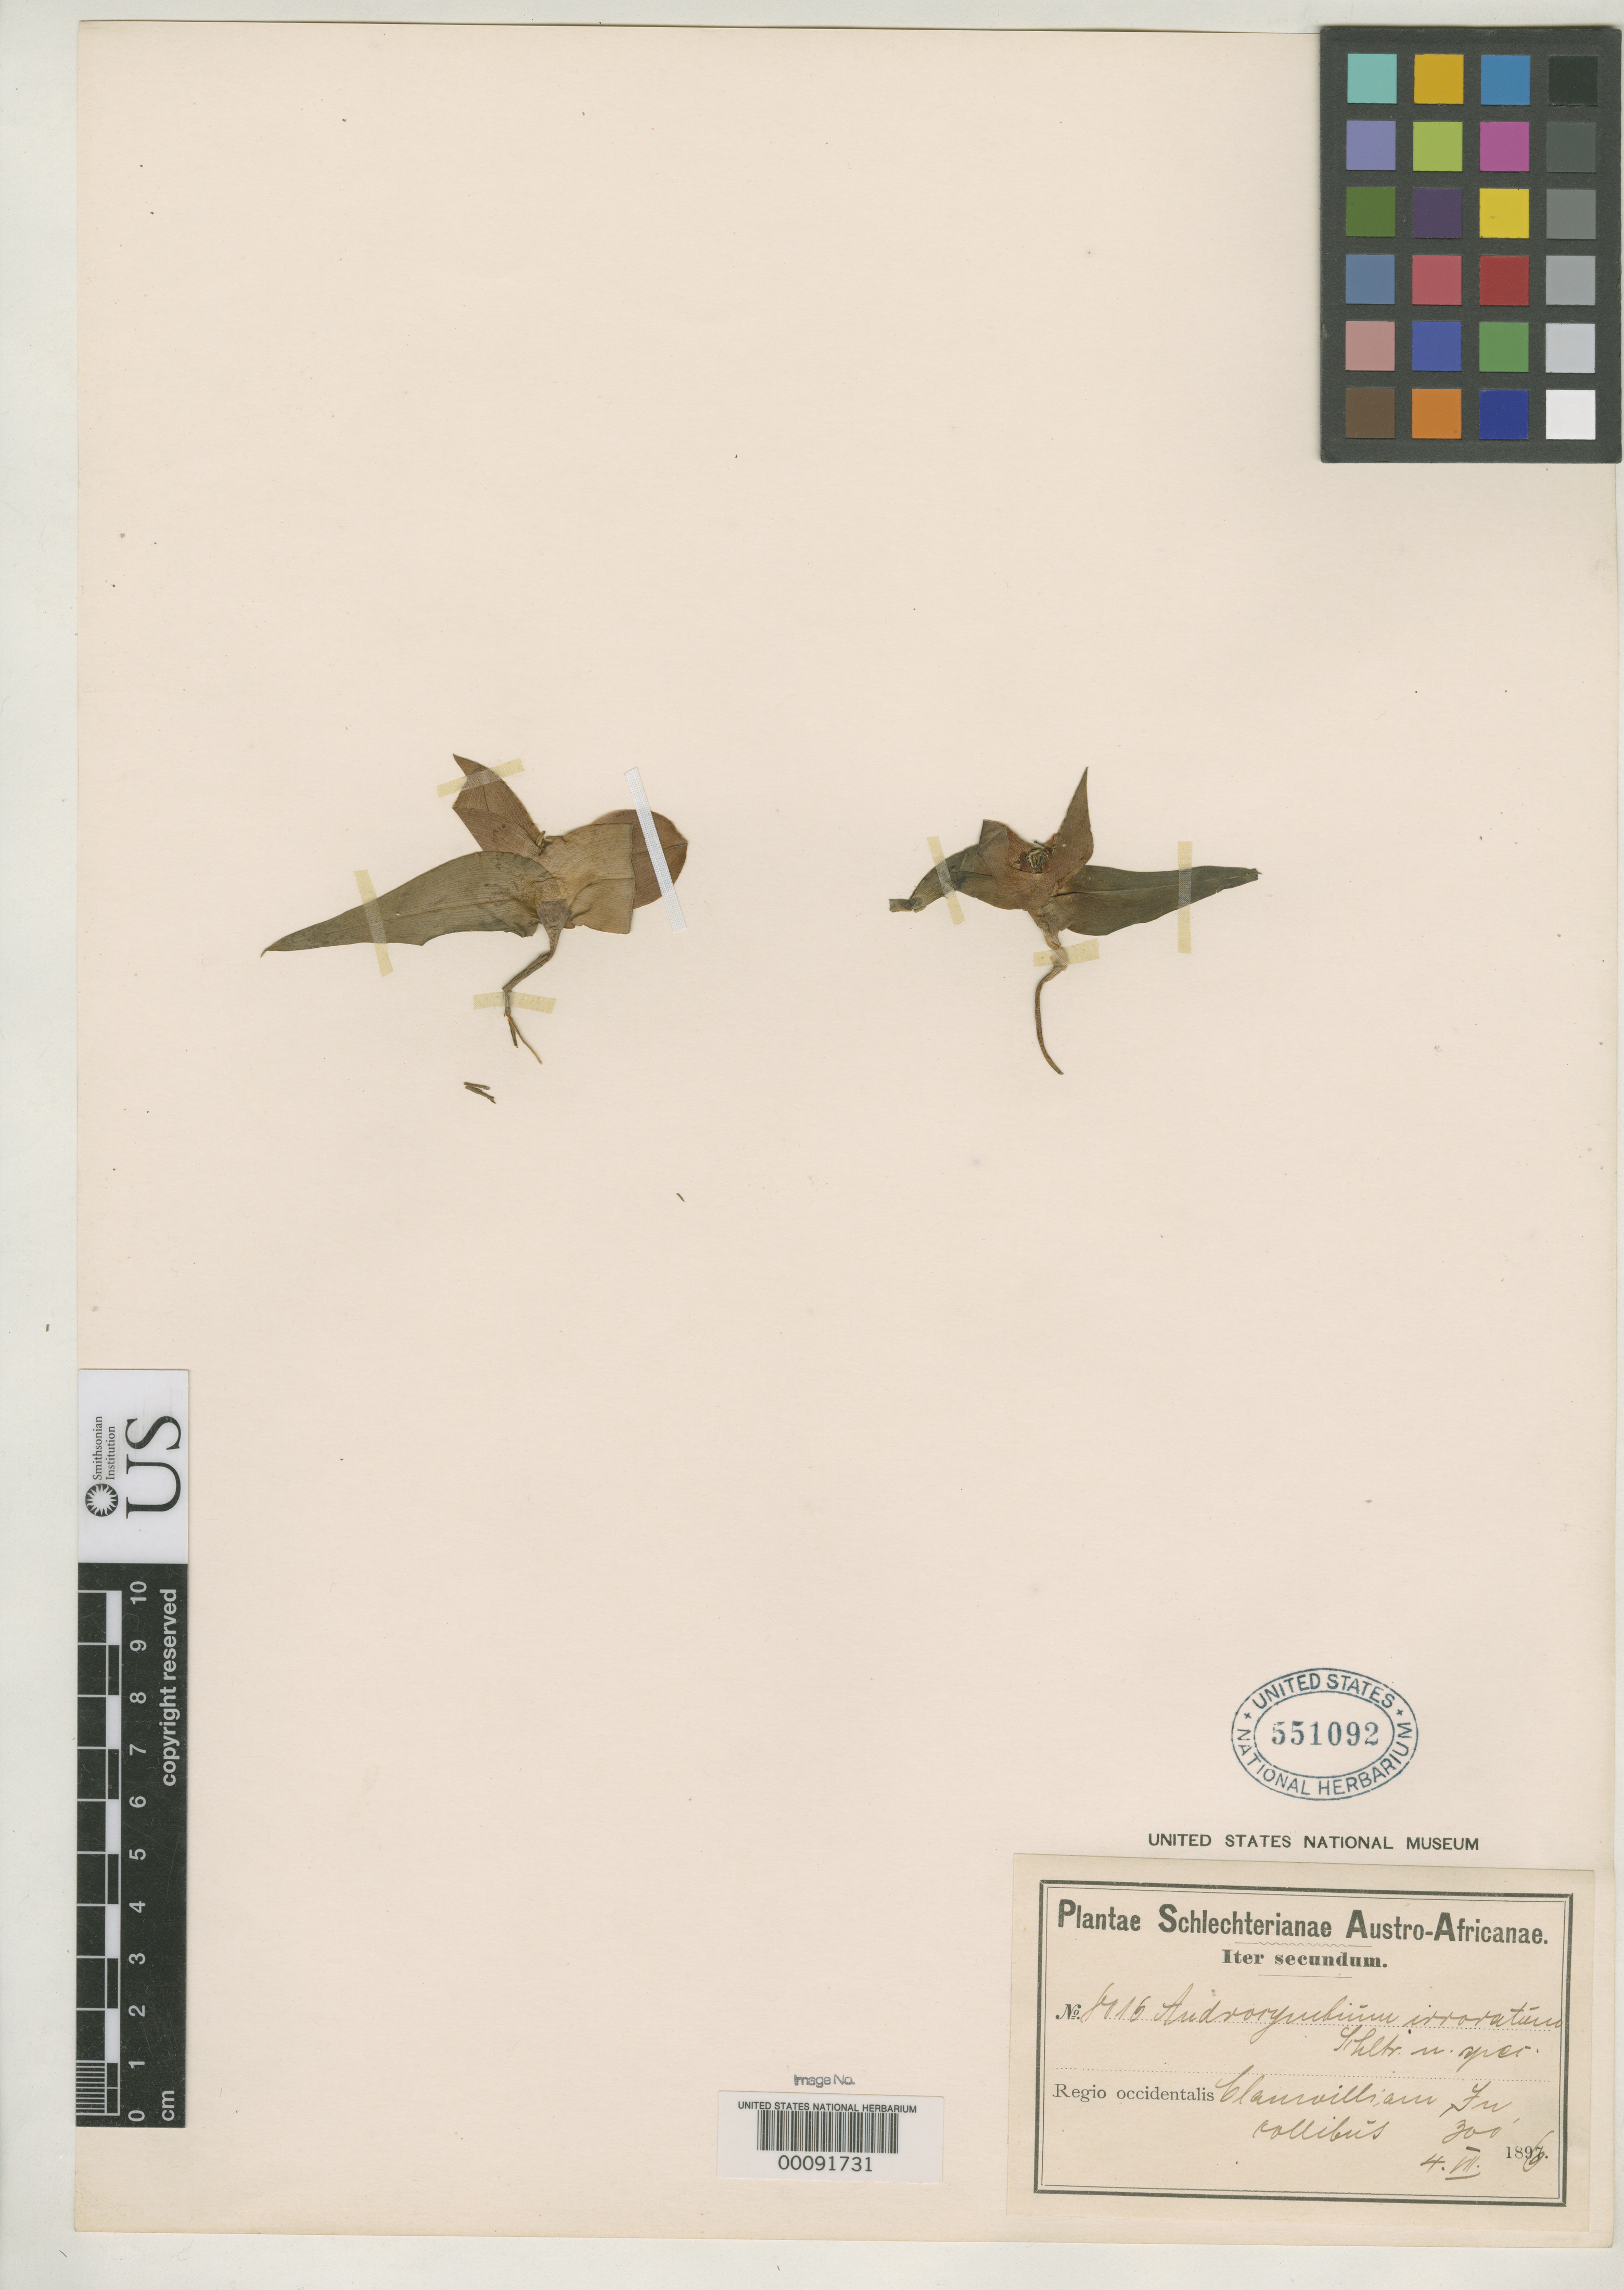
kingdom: Plantae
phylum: Tracheophyta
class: Liliopsida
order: Liliales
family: Colchicaceae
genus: Androcymbium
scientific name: Androcymbium irroratum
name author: Schltr. & K. Krause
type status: Isotype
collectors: F. R. R. Schlechter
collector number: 8016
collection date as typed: Jul 1896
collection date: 1896-07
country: South Africa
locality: Clanwilliam.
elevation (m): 91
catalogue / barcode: US 551092